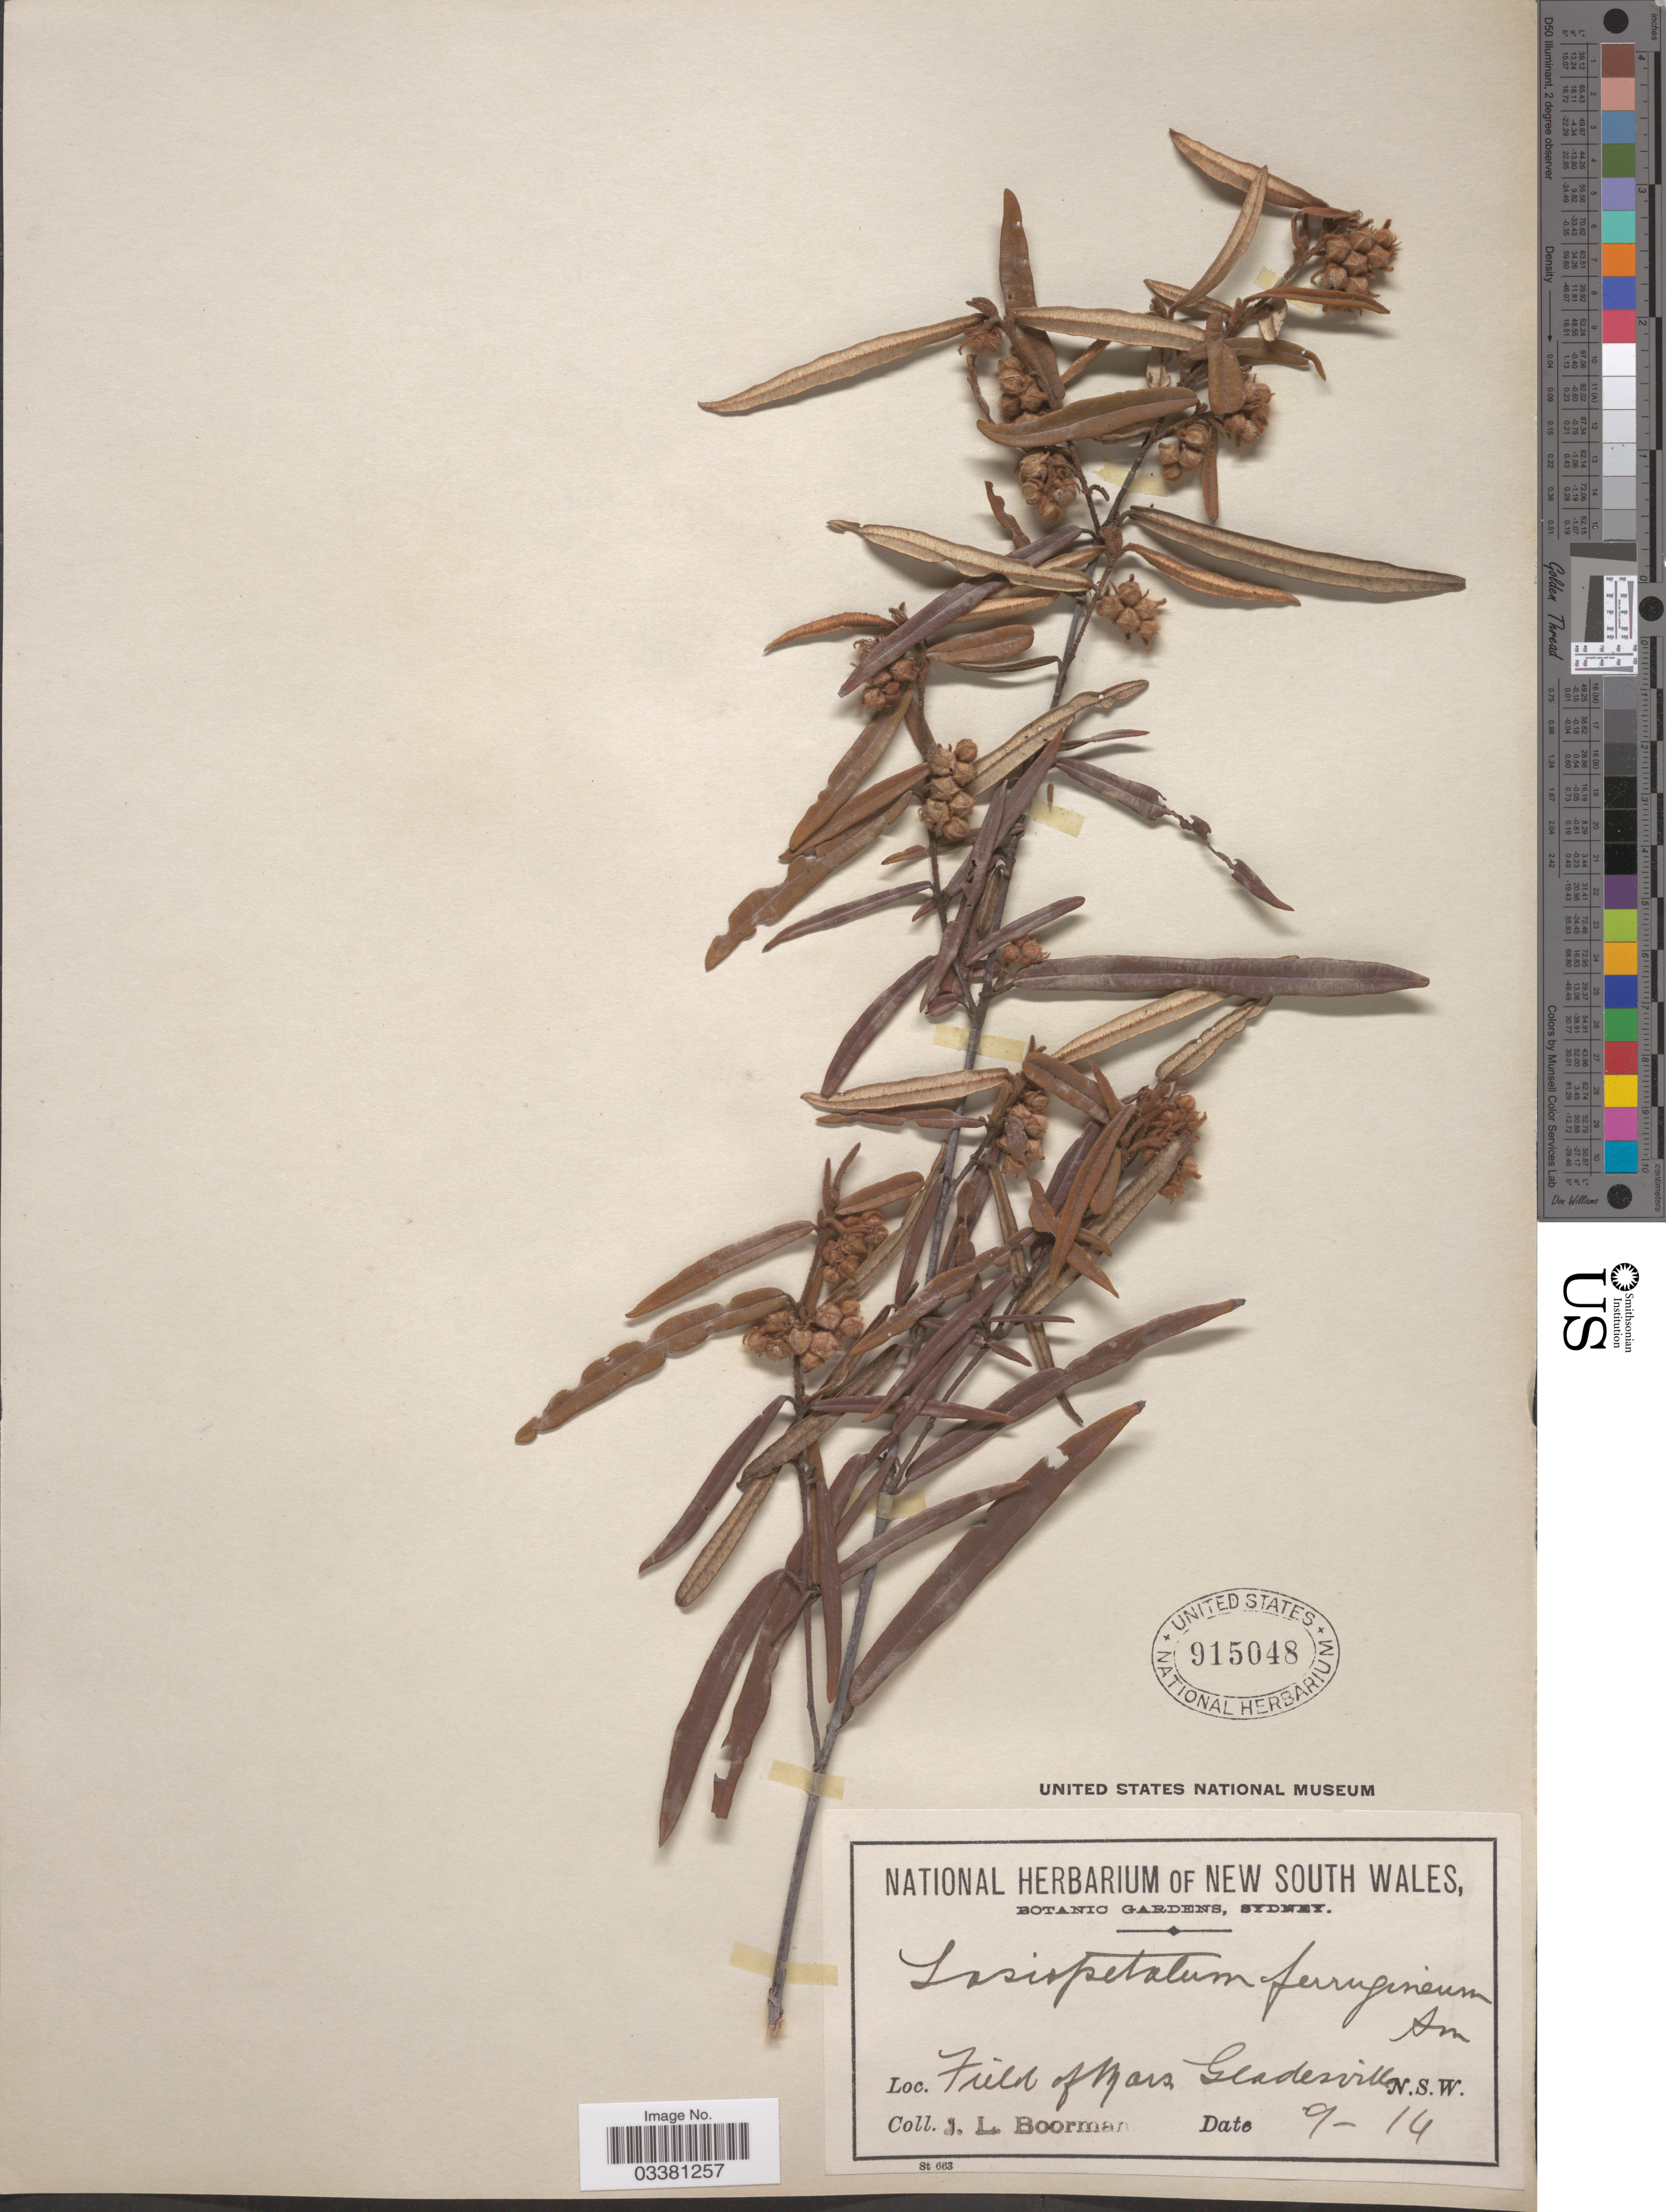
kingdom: Plantae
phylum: Tracheophyta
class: Magnoliopsida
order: Malvales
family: Malvaceae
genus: Lasiopetalum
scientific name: Lasiopetalum ferrugineum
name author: Sm. ex Andrews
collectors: J. Boorman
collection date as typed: Transcribed d/m/y: /9/14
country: Australia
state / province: New South Wales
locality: Field of Mars Gladesville.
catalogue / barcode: US 915048